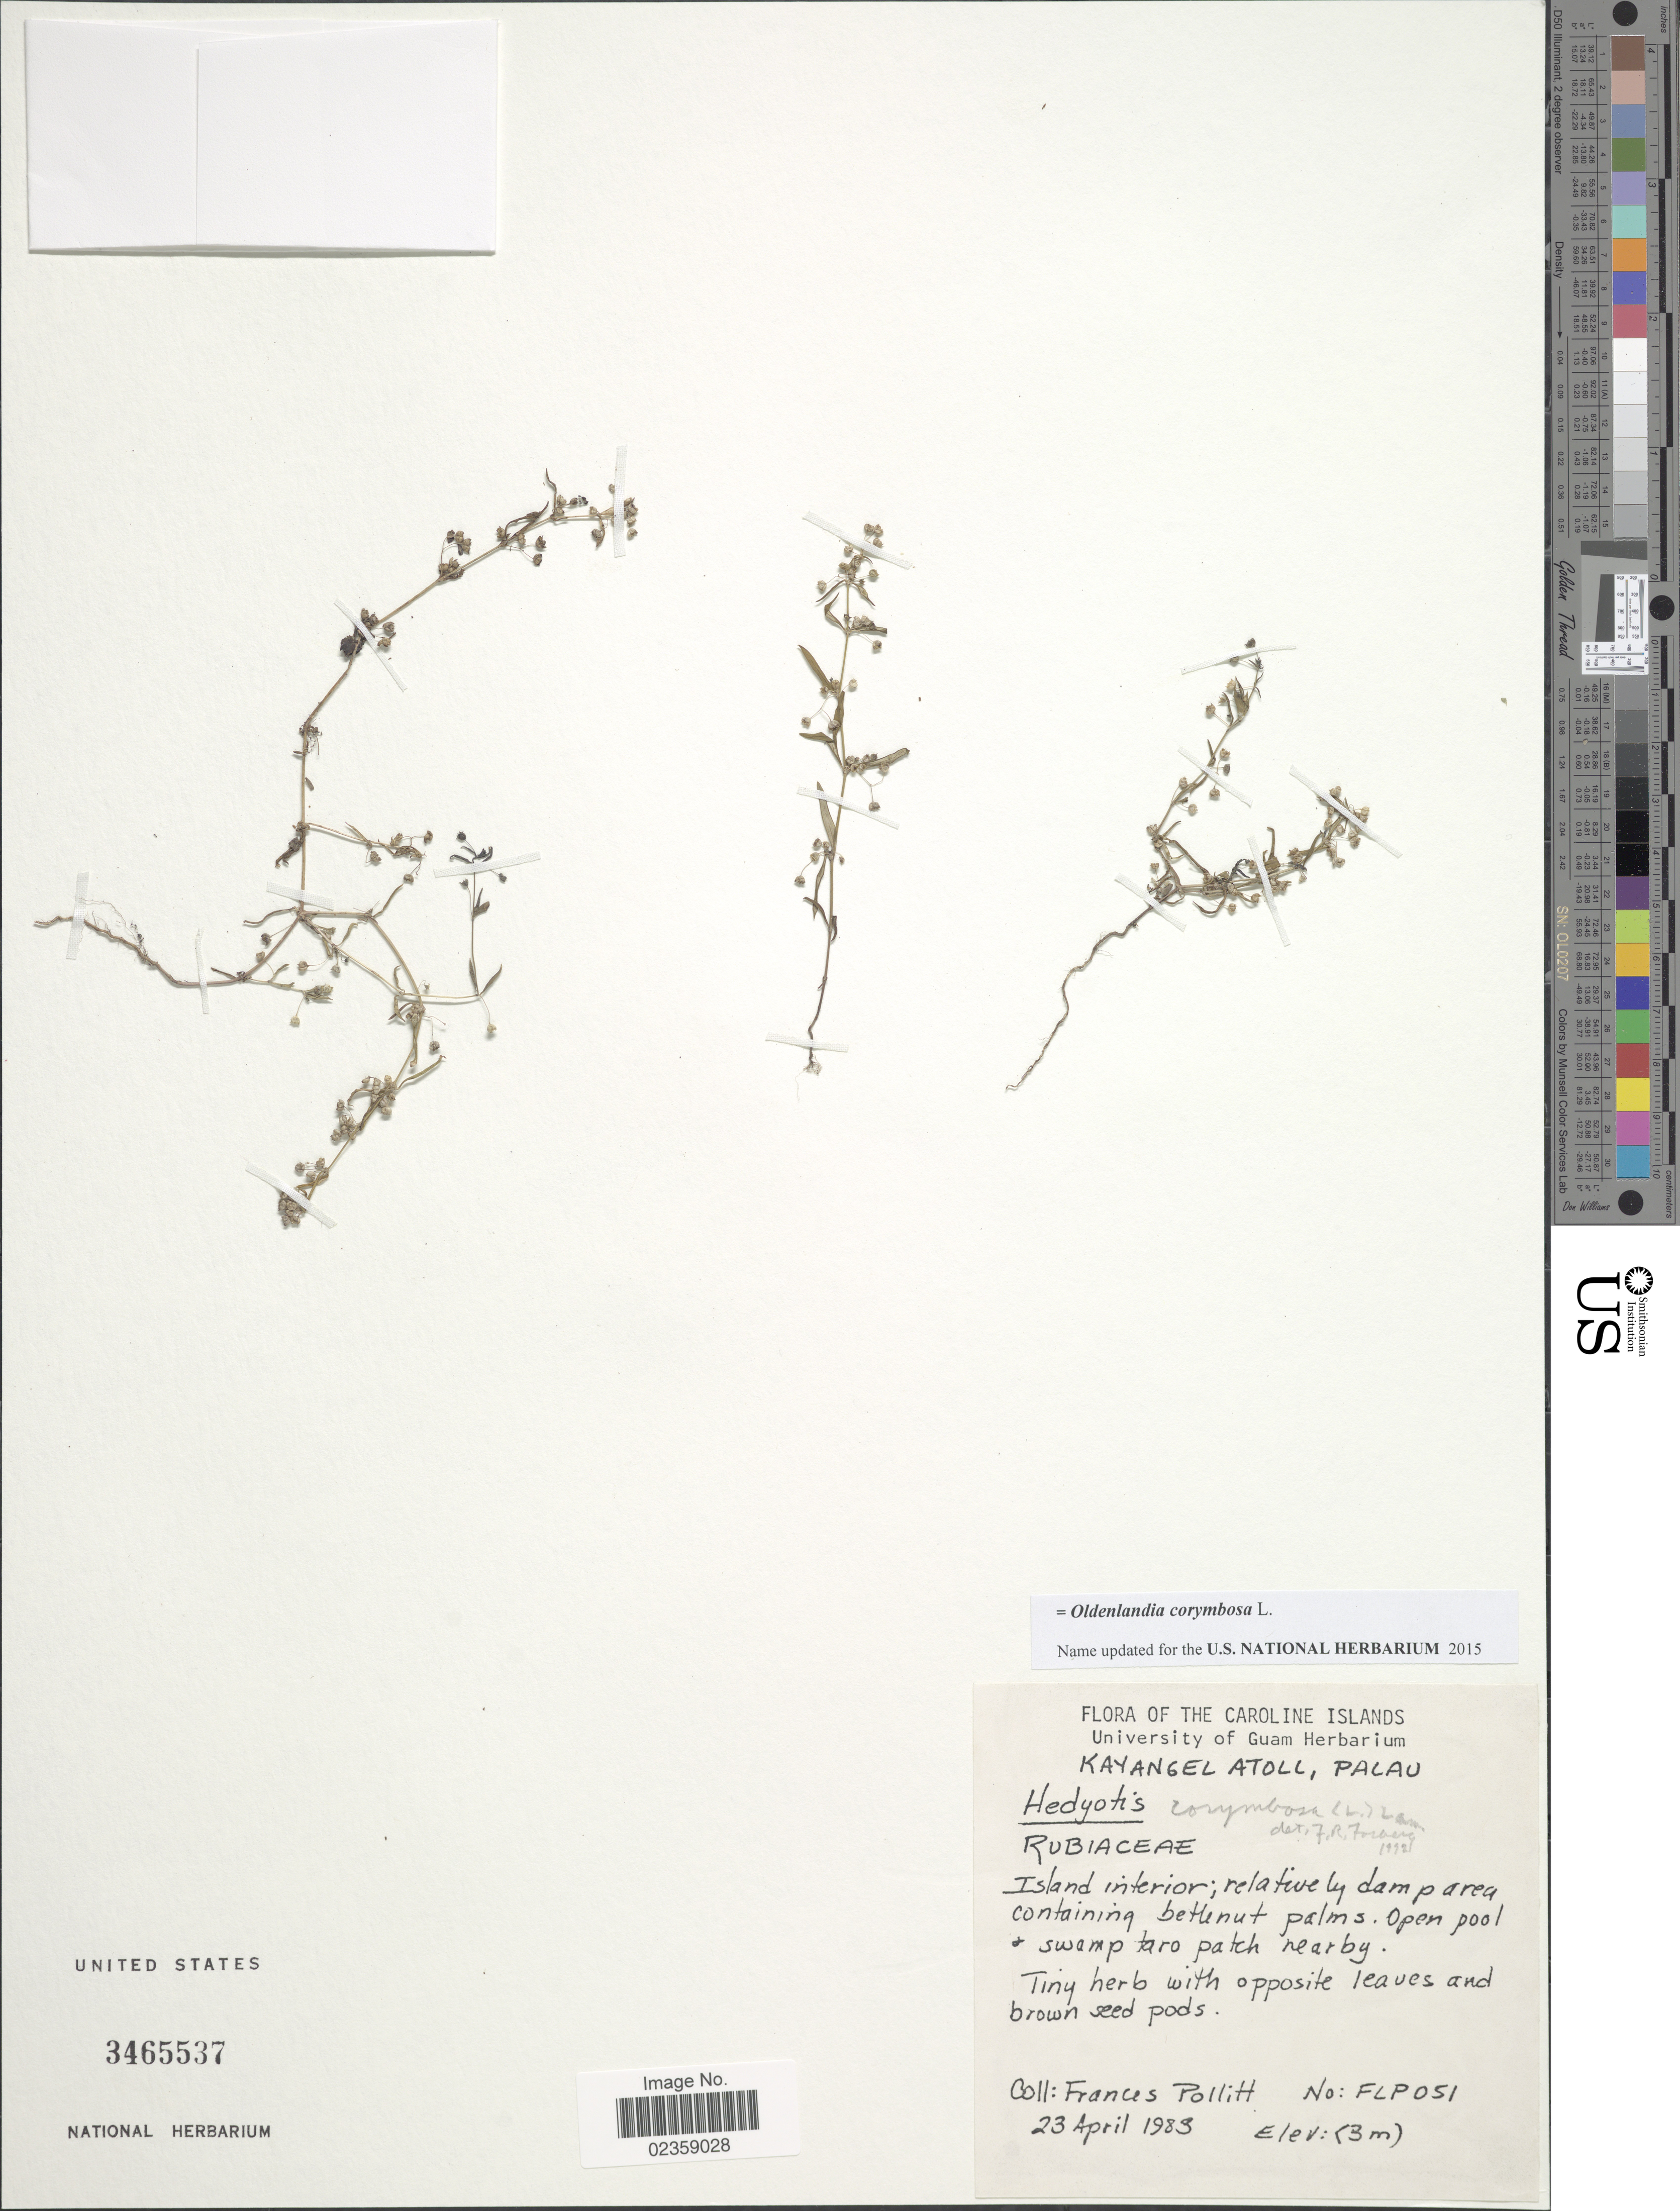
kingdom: Plantae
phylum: Tracheophyta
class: Magnoliopsida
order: Gentianales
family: Rubiaceae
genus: Oldenlandia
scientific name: Oldenlandia corymbosa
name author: L.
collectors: F. Pollitt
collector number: FLP051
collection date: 1983-04-23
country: Palau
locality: Caroline Islands. Kayangel Atoll, Palau. Island interior; relatively damp area containing betlenut palms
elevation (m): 3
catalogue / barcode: US 3465537